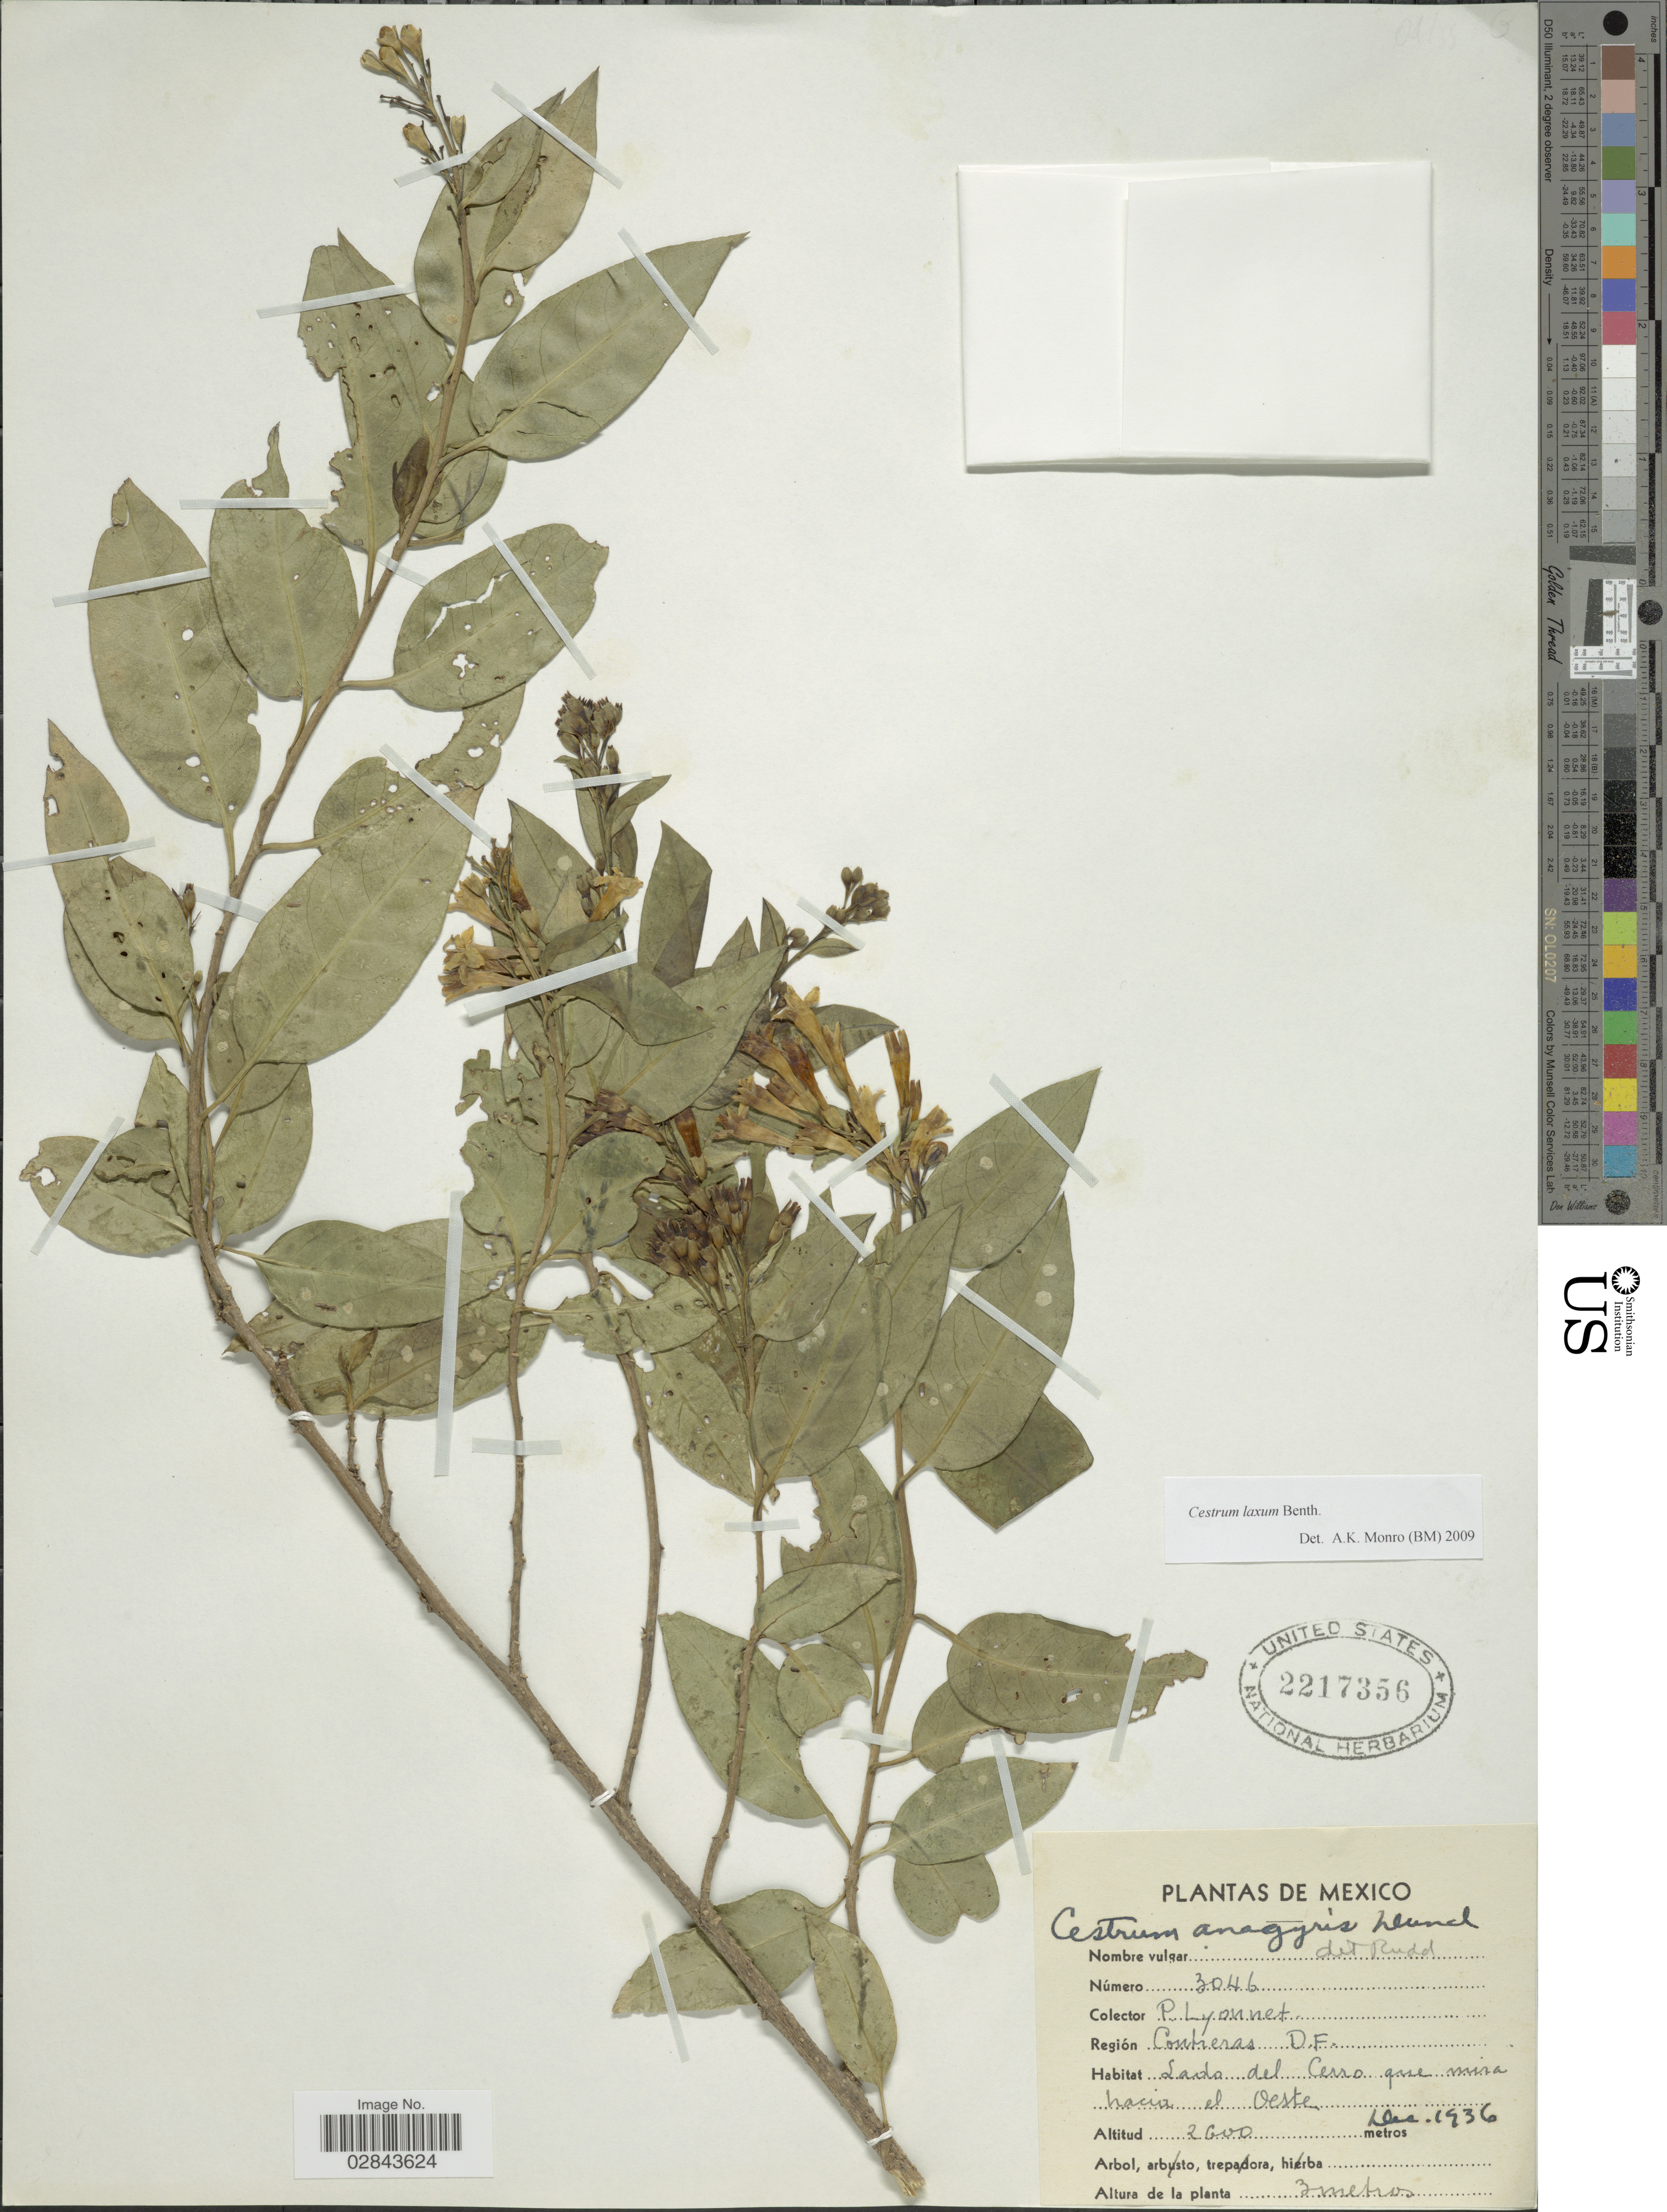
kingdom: Plantae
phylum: Tracheophyta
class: Magnoliopsida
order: Solanales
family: Solanaceae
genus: Cestrum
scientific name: Cestrum laxum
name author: Benth.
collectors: P. Lyonnet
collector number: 3046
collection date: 1936-12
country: Mexico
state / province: Distrito Federal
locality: Región Contreras, lado del Cerro que mira hacia al Oeste.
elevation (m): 2600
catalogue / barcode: US 2217356